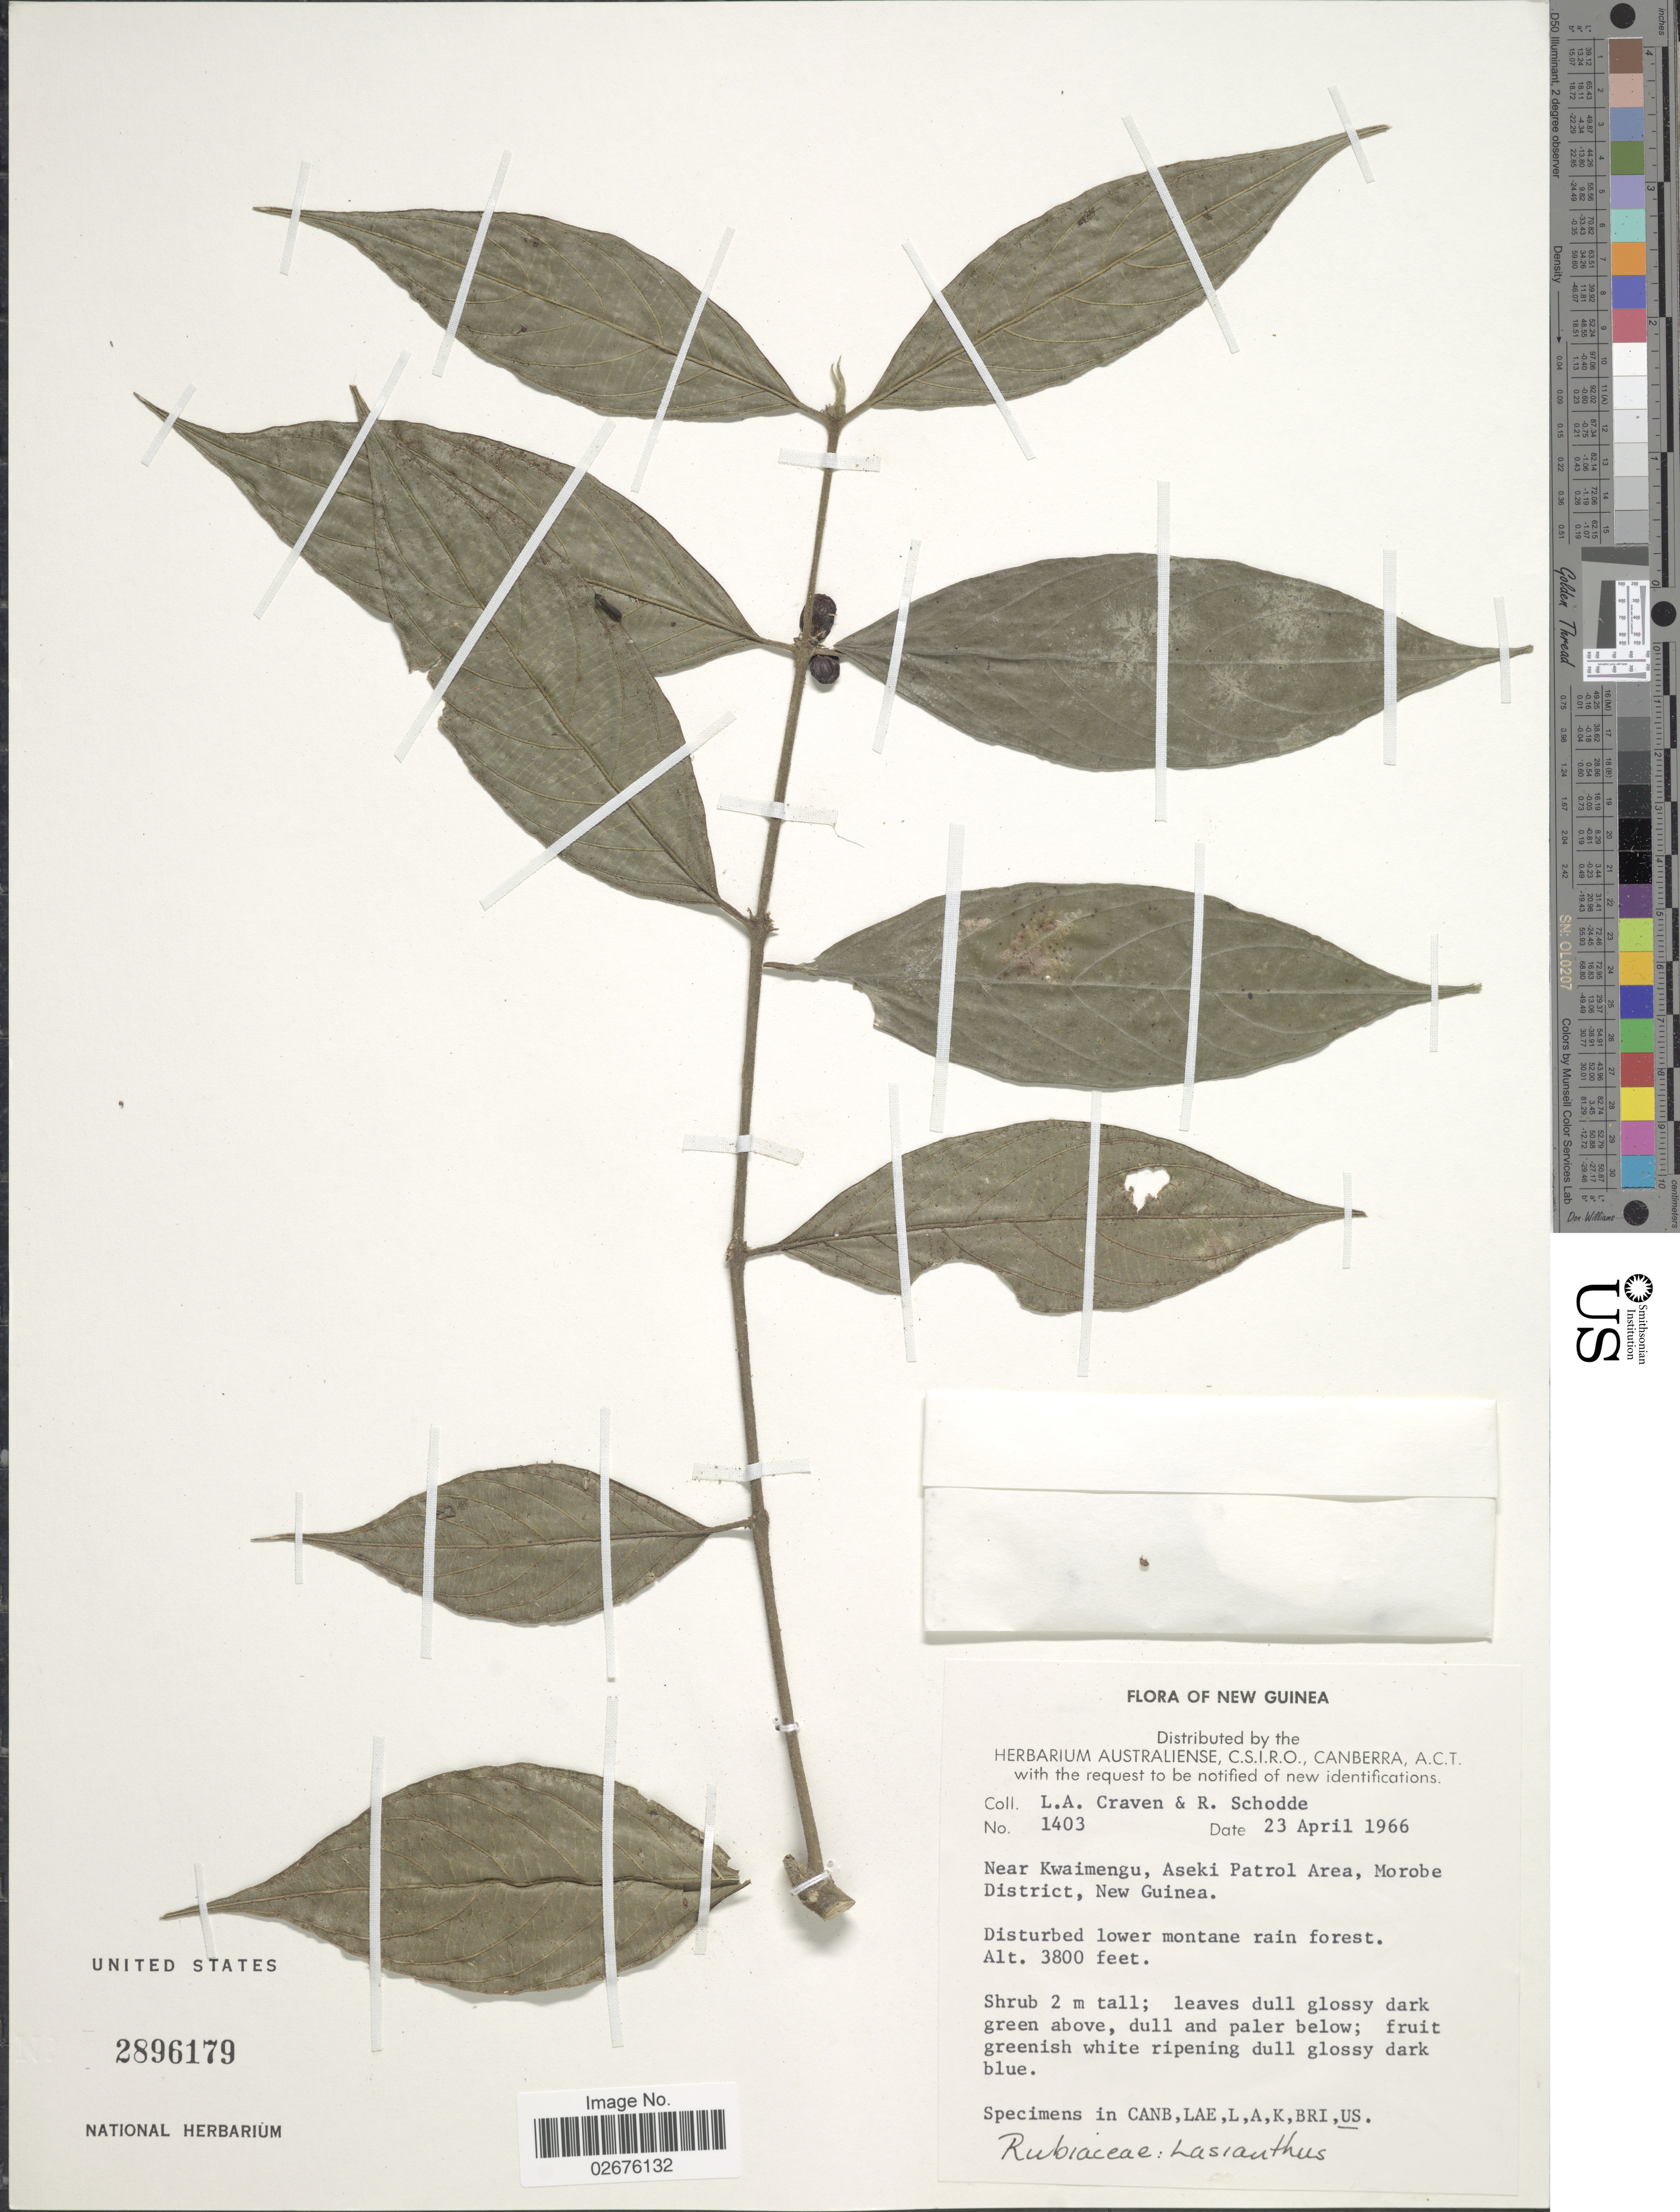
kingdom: Plantae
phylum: Tracheophyta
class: Magnoliopsida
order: Gentianales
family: Rubiaceae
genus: Lasianthus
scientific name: Lasianthus sp.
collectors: L. A. Craven & R. Schodde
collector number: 1403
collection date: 1966-04-23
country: Papua New Guinea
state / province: Morobe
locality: New Guinea. Near Kwaimengu, Aseki Patrol Area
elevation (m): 1158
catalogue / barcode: US 2896179